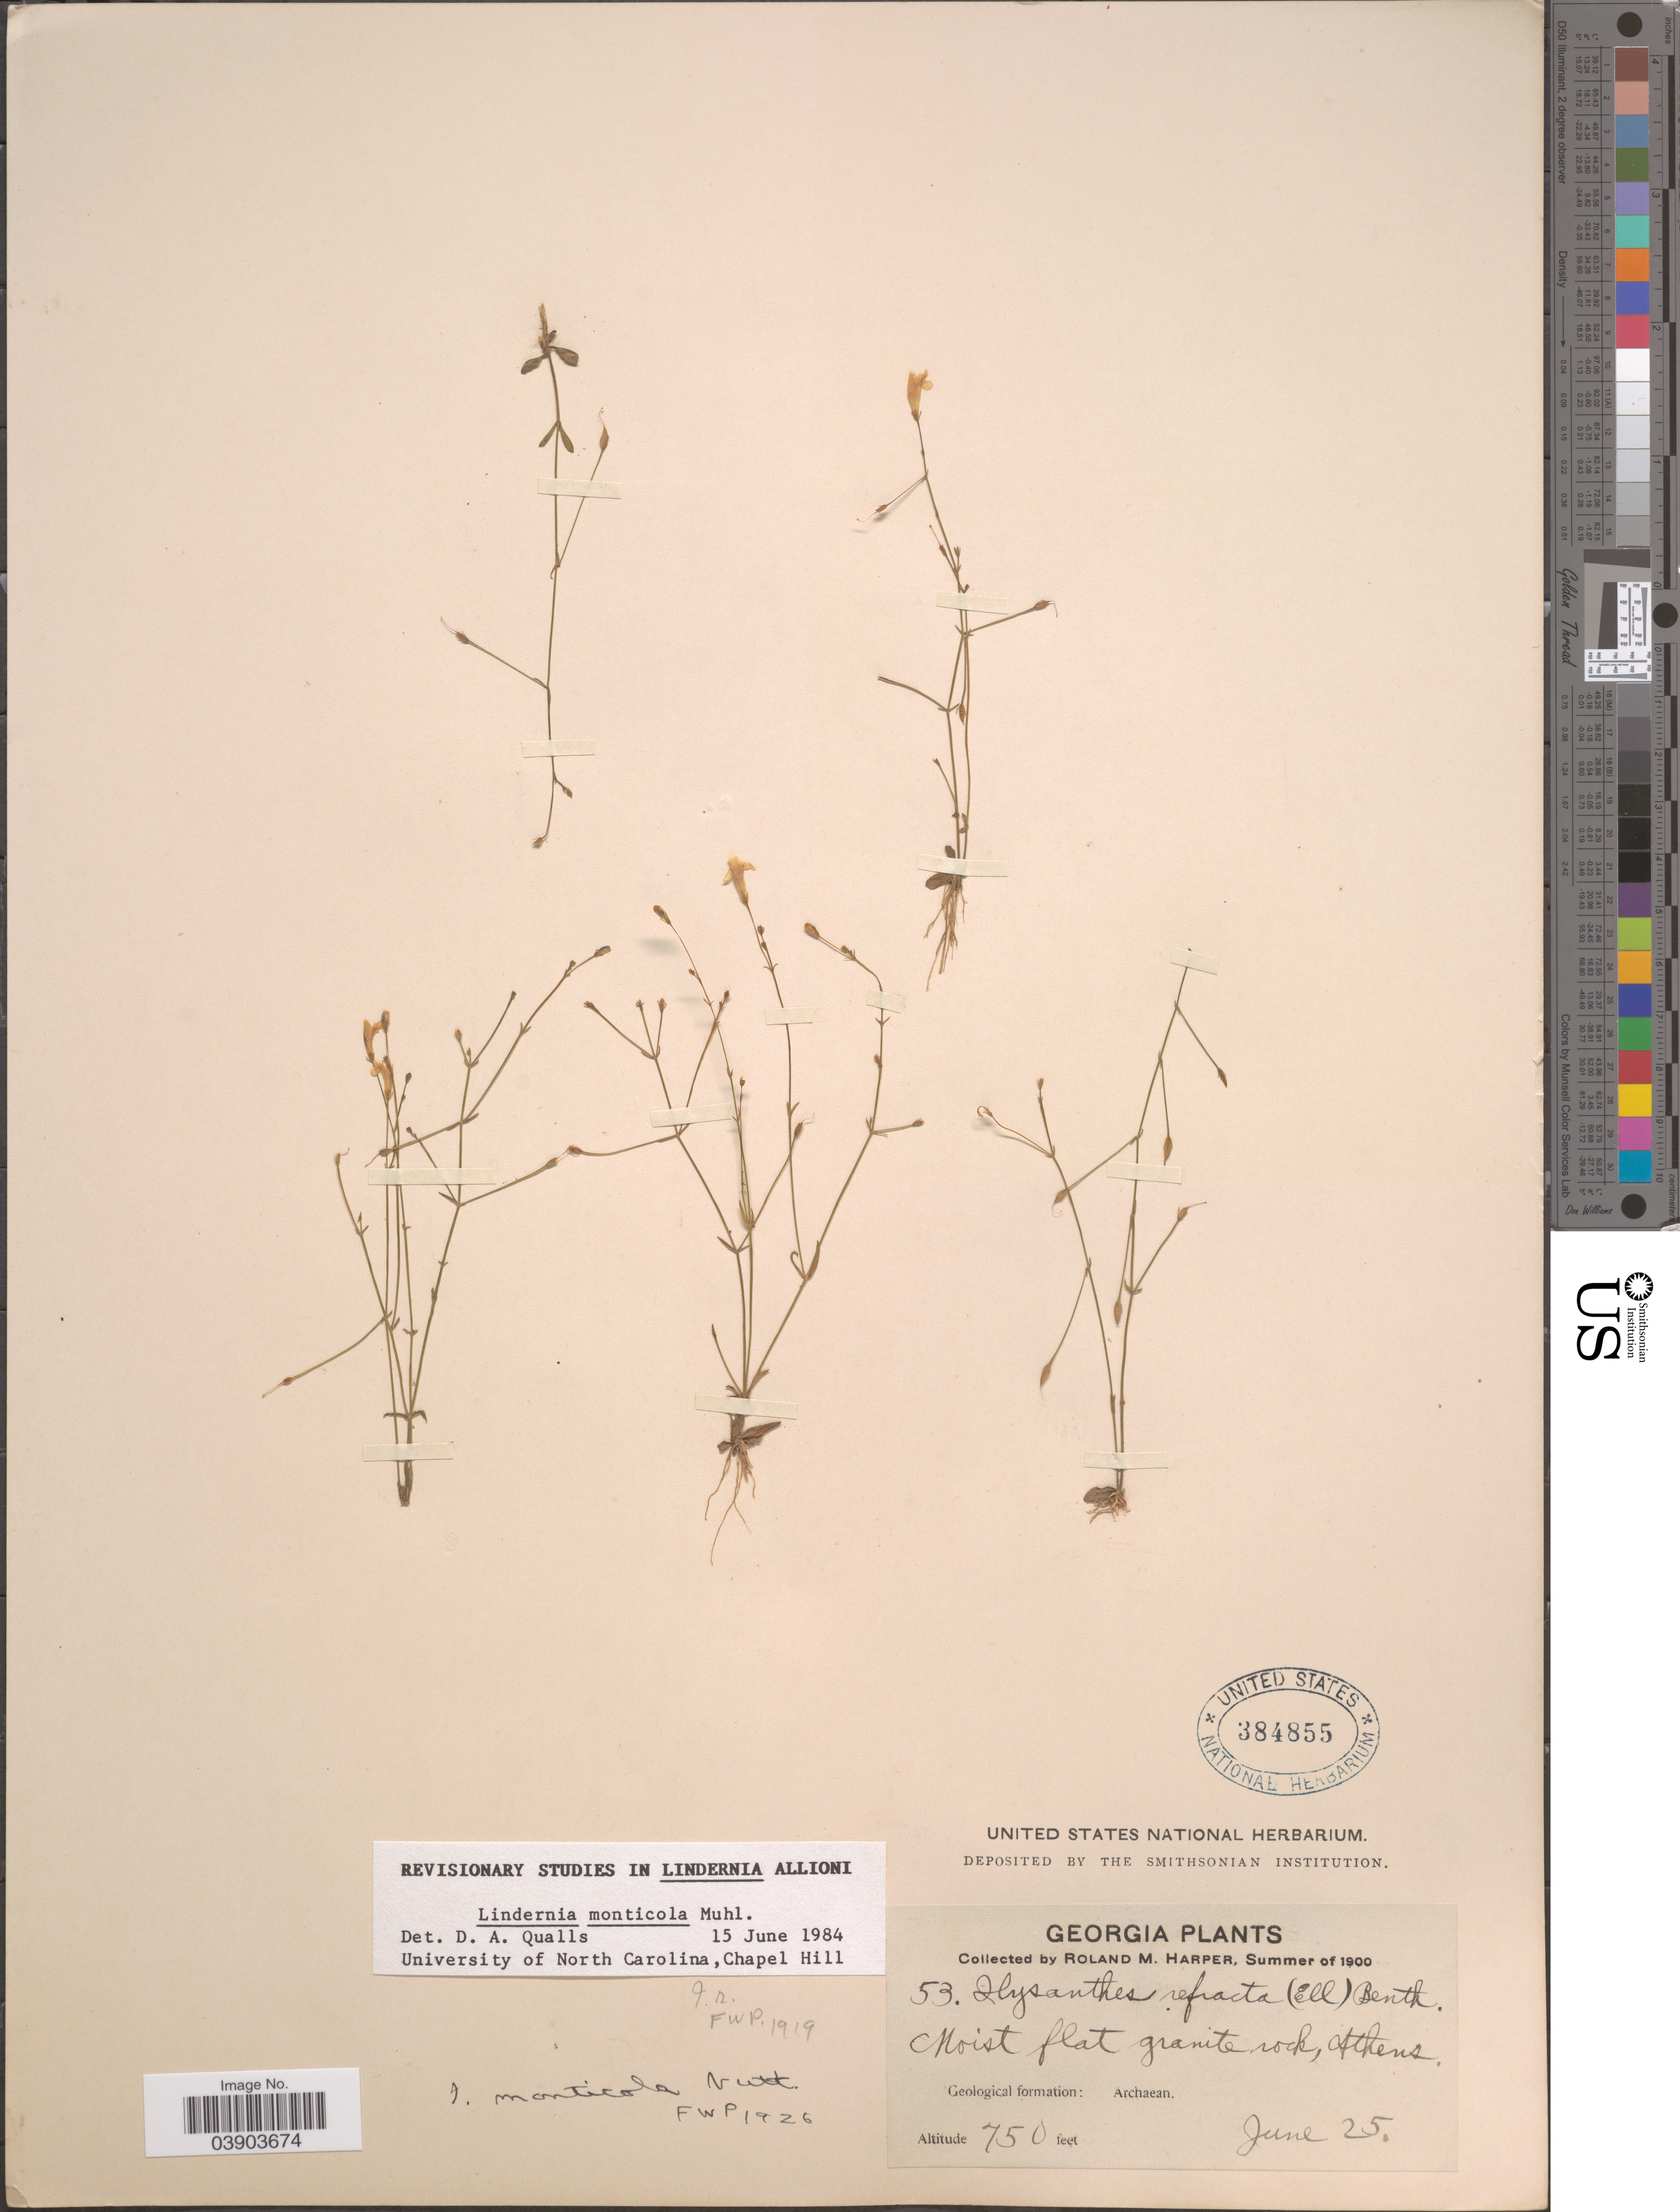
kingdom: Plantae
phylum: Tracheophyta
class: Magnoliopsida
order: Lamiales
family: Linderniaceae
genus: Lindernia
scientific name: Lindernia monticola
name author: Nutt.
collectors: R. M. Harper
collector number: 53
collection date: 1900-06-25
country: United States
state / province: Georgia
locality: Athens. Geological formation: Archaean.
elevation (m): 229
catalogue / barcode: US 384855